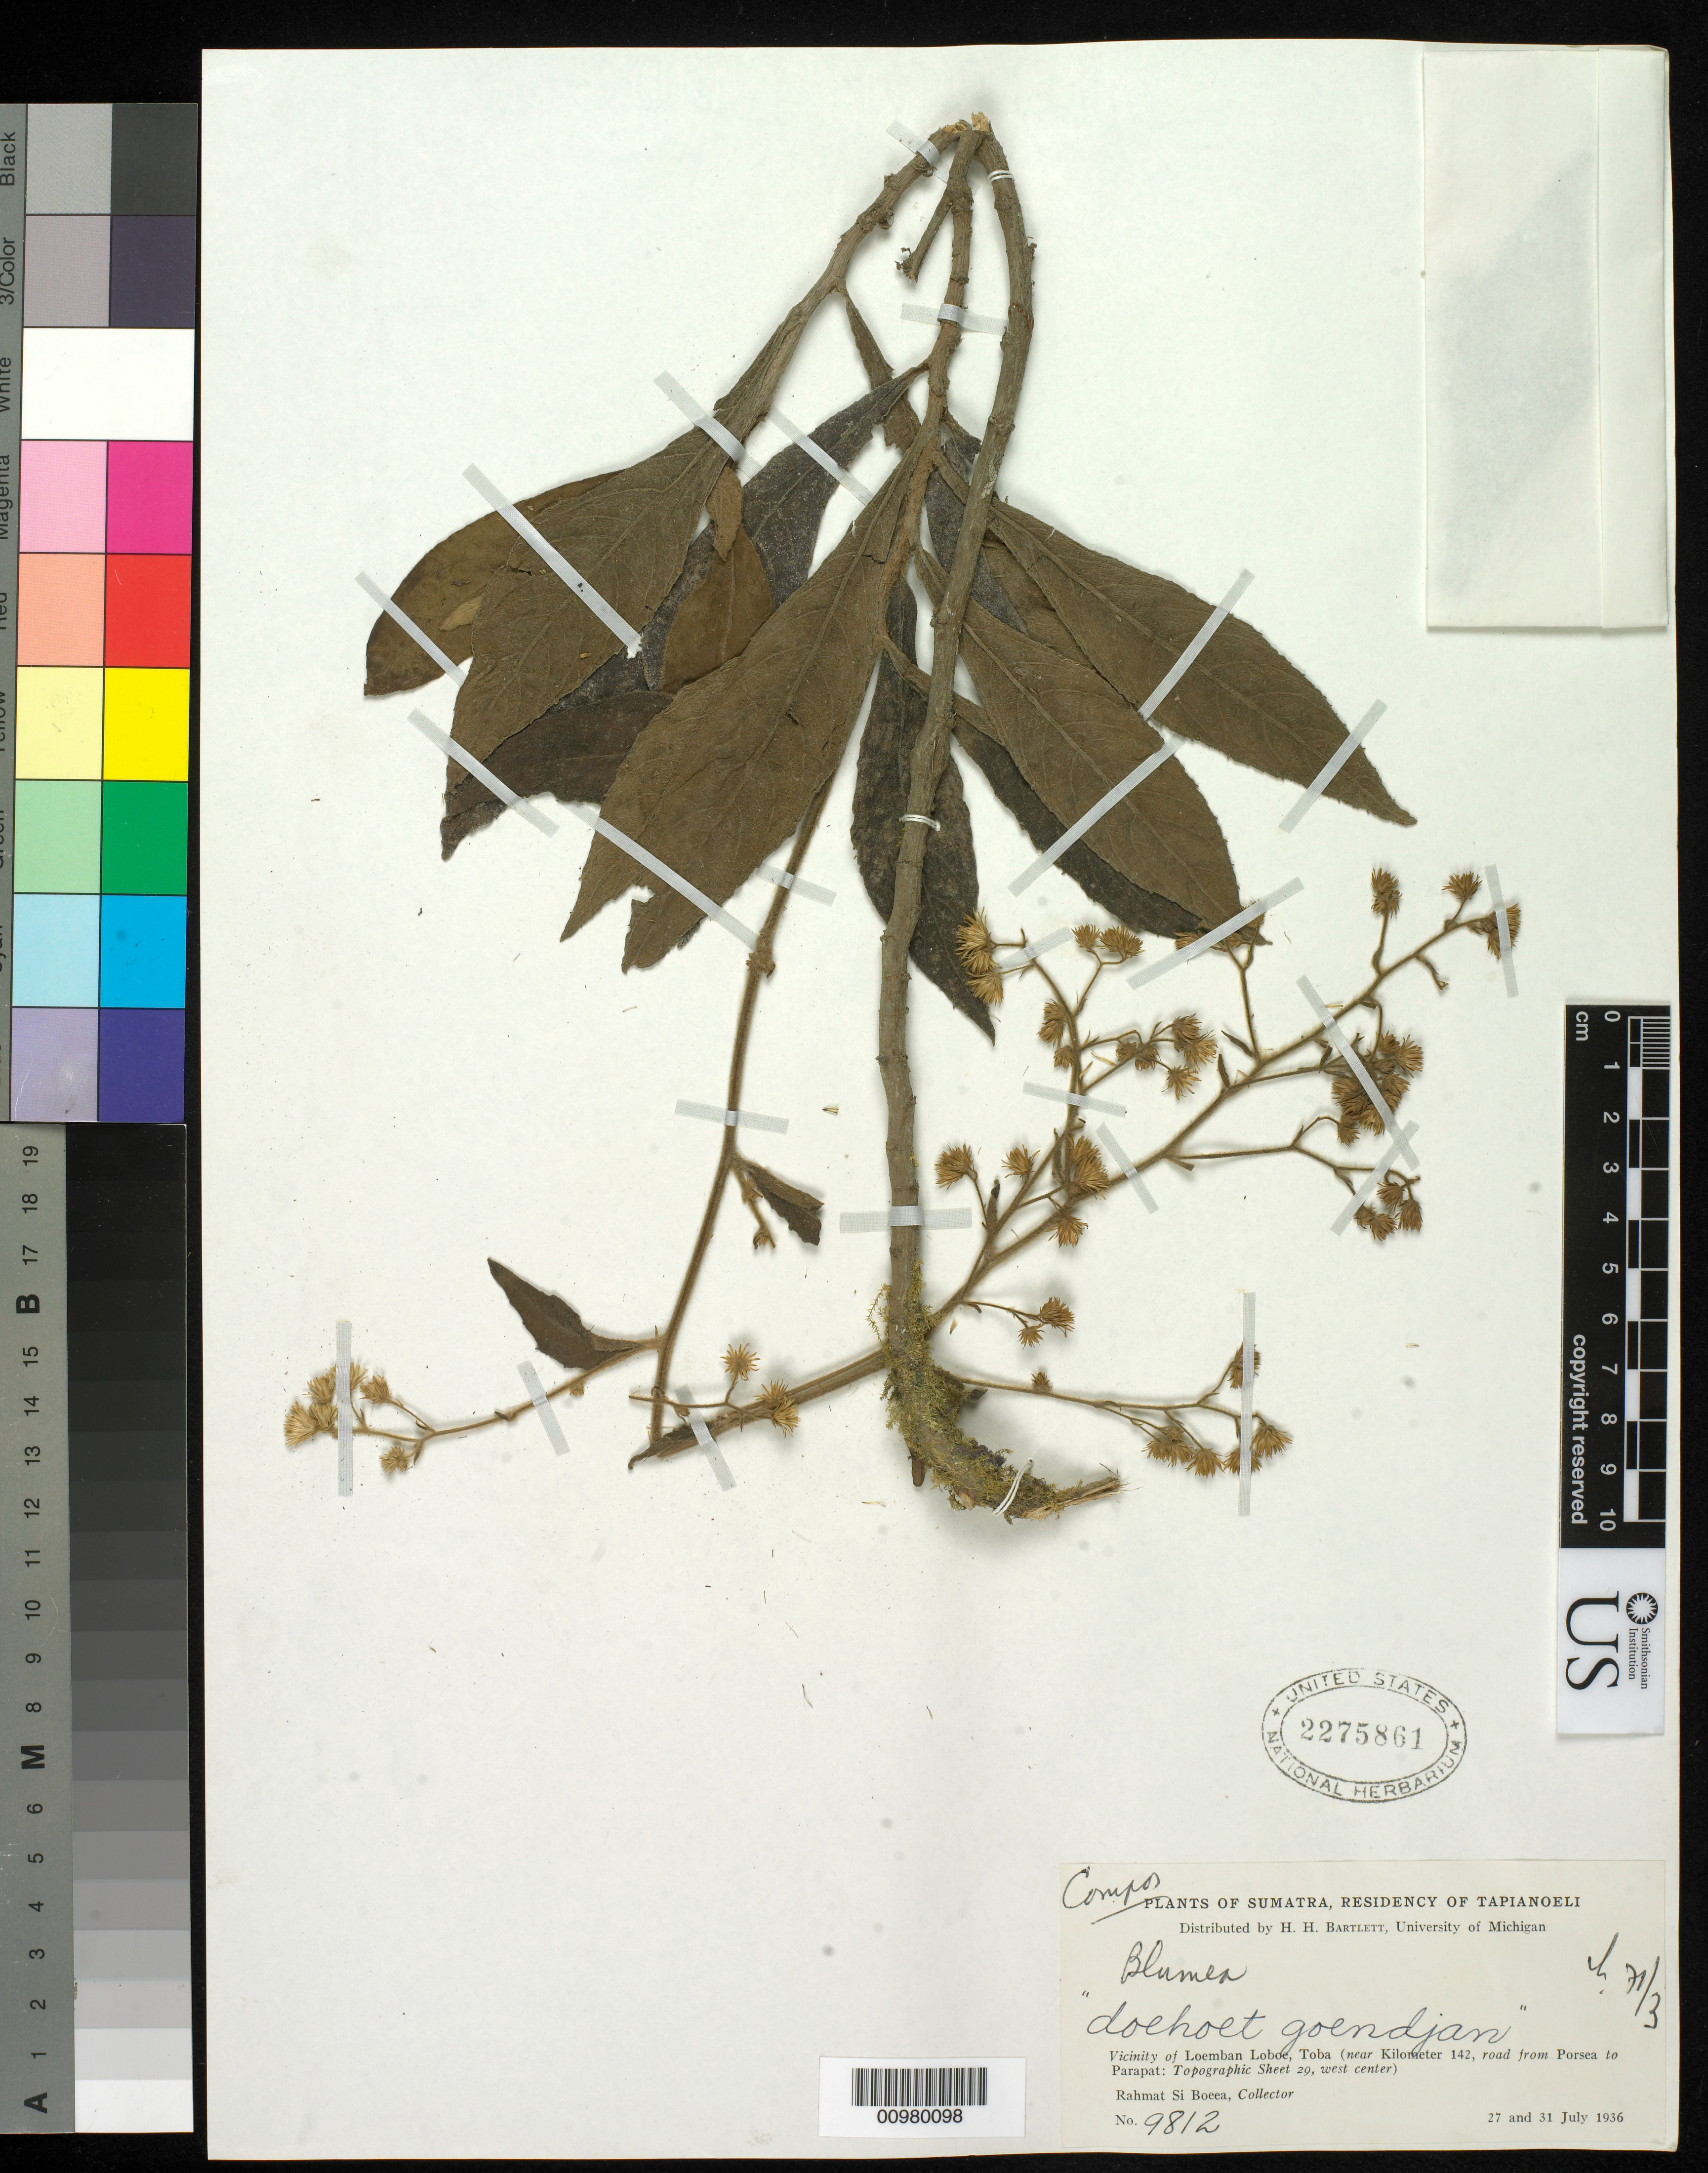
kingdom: Plantae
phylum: Tracheophyta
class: Magnoliopsida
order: Asterales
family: Asteraceae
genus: Blumea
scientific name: Blumea sp.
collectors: Rahmat Si Boeea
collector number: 9812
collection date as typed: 27 Jul 1936 to 31 Jul 1936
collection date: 1936-07-27/1936-07-31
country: Indonesia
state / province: Sumatra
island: Sumatra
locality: Vicinity of Loemban Loboe, Toba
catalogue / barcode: US 2275861